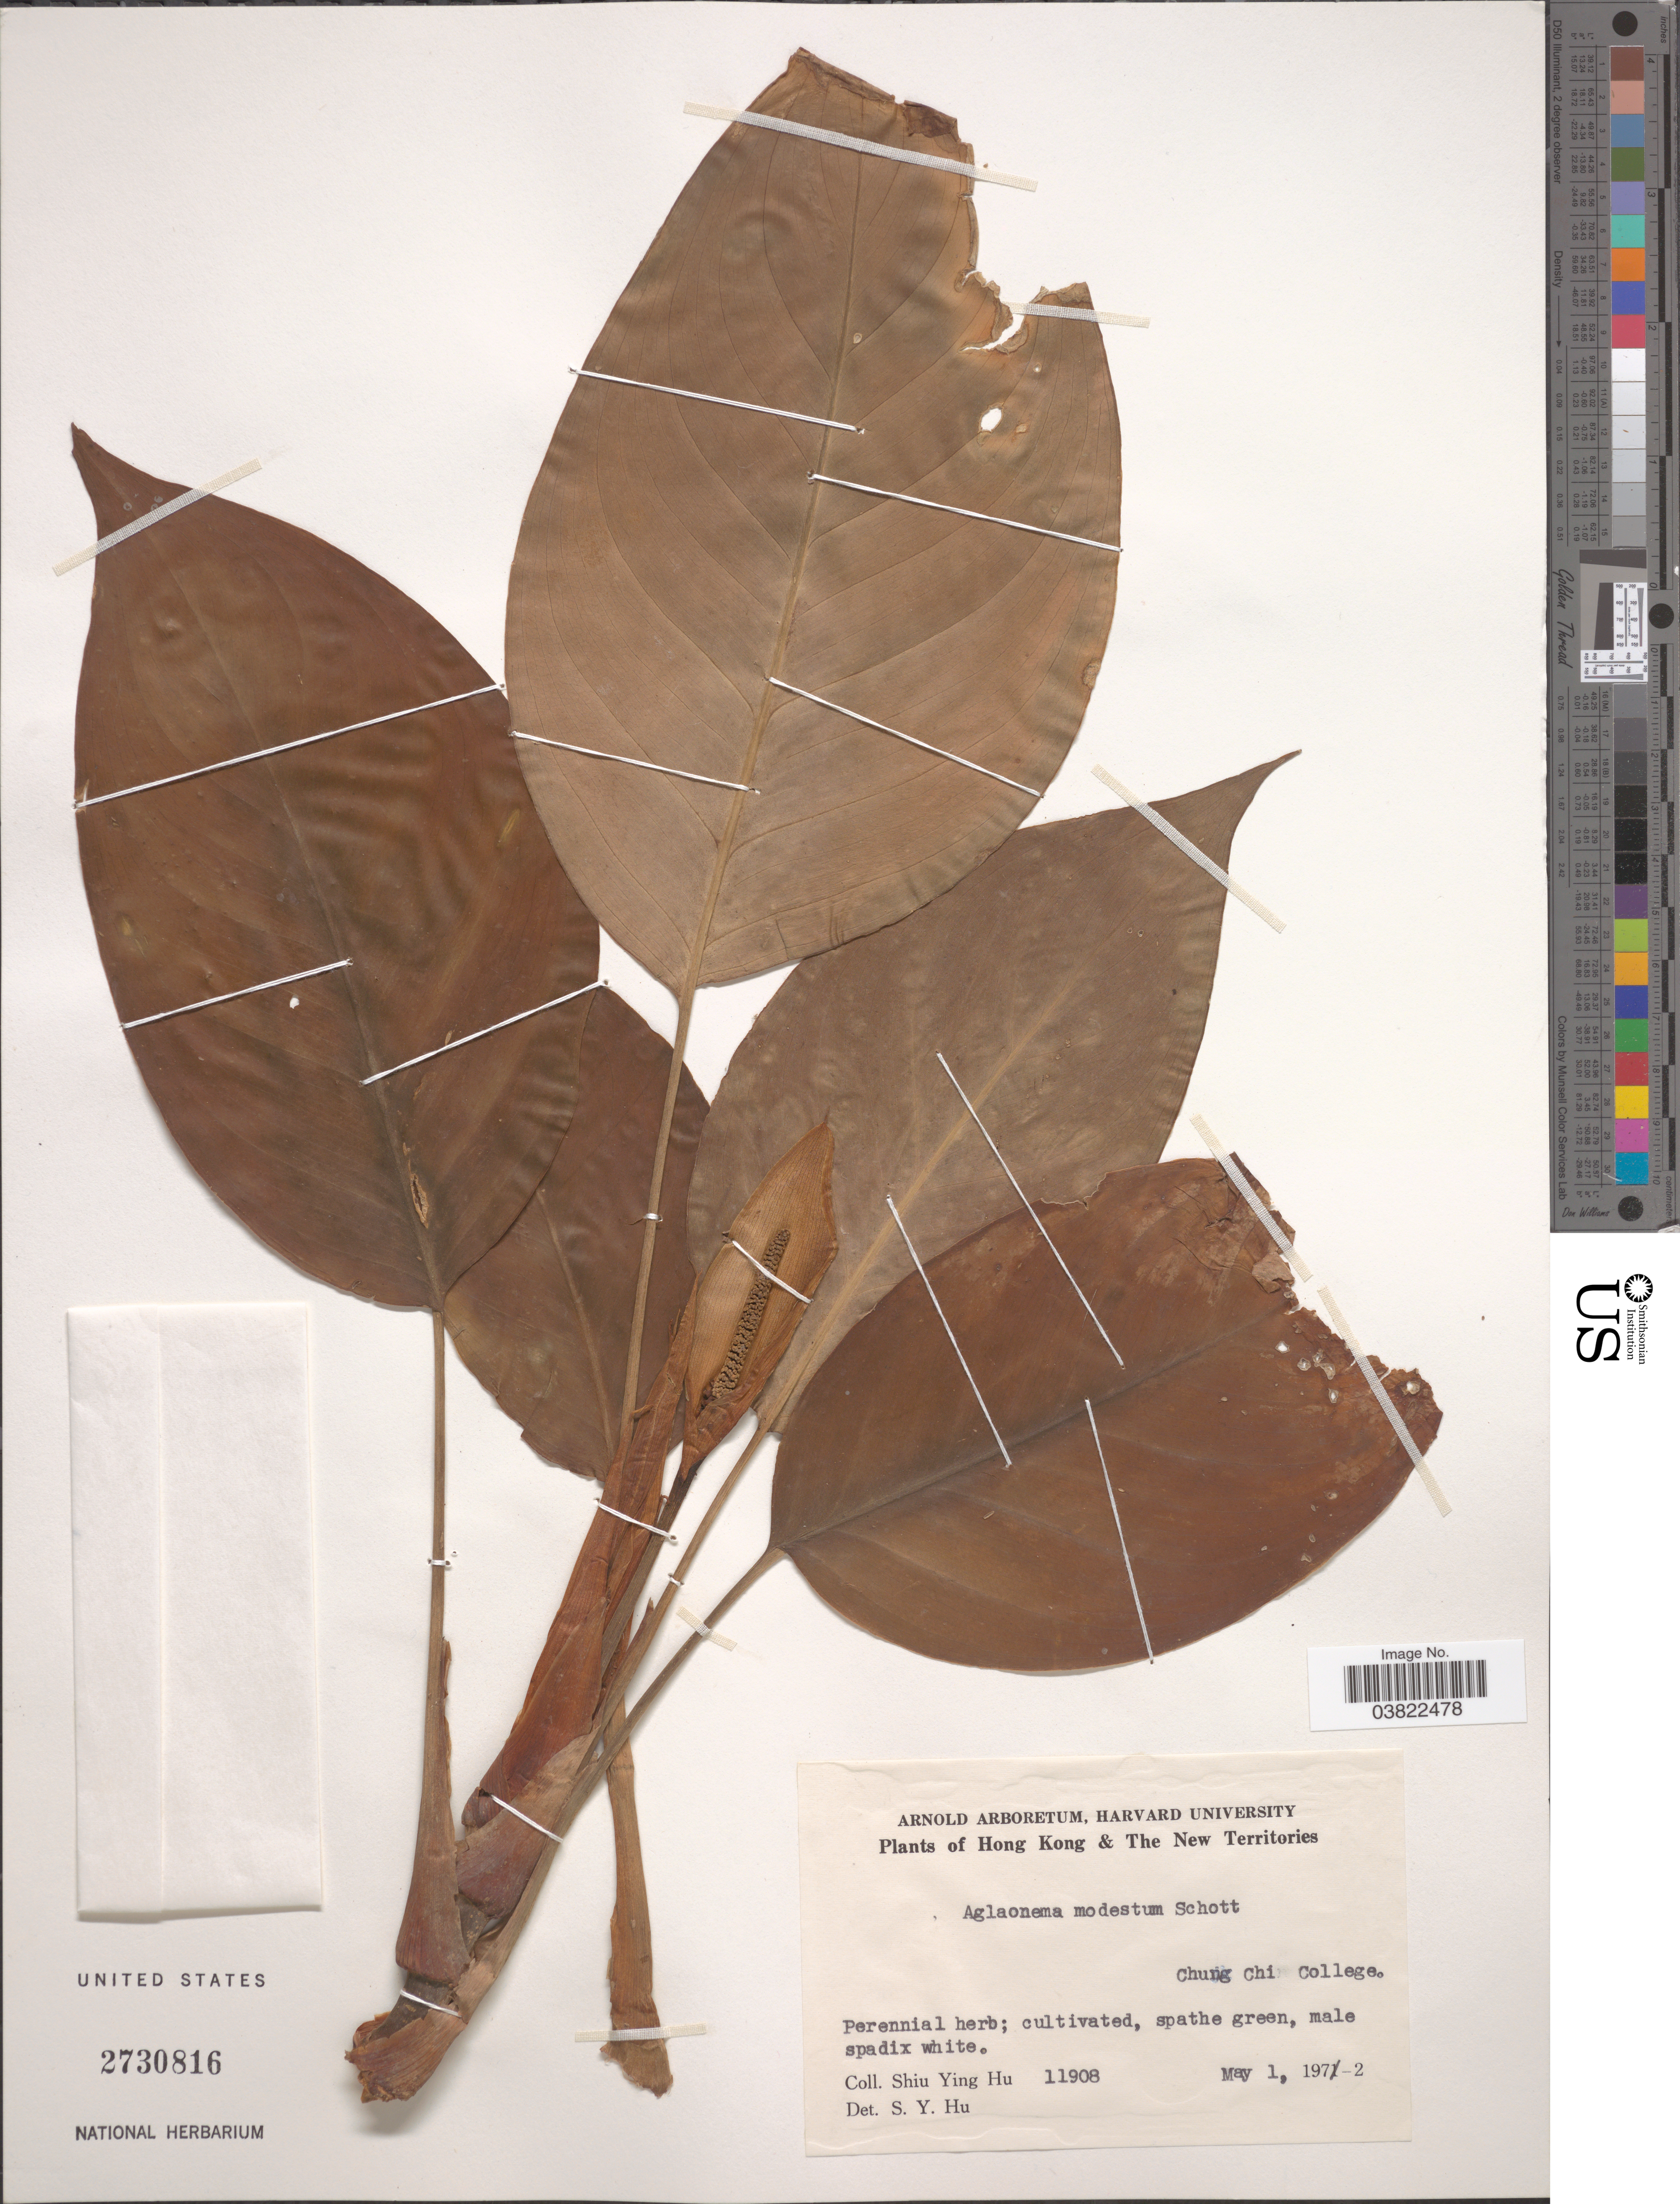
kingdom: Plantae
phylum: Tracheophyta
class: Liliopsida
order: Alismatales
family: Araceae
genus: Aglaonema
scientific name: Aglaonema modestum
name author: Schott ex Engl.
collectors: S. Y. Hu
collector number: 11908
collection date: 1972-05-01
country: China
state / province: Hong Kong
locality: The New Territories. Chung Chi College.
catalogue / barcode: US 2730816